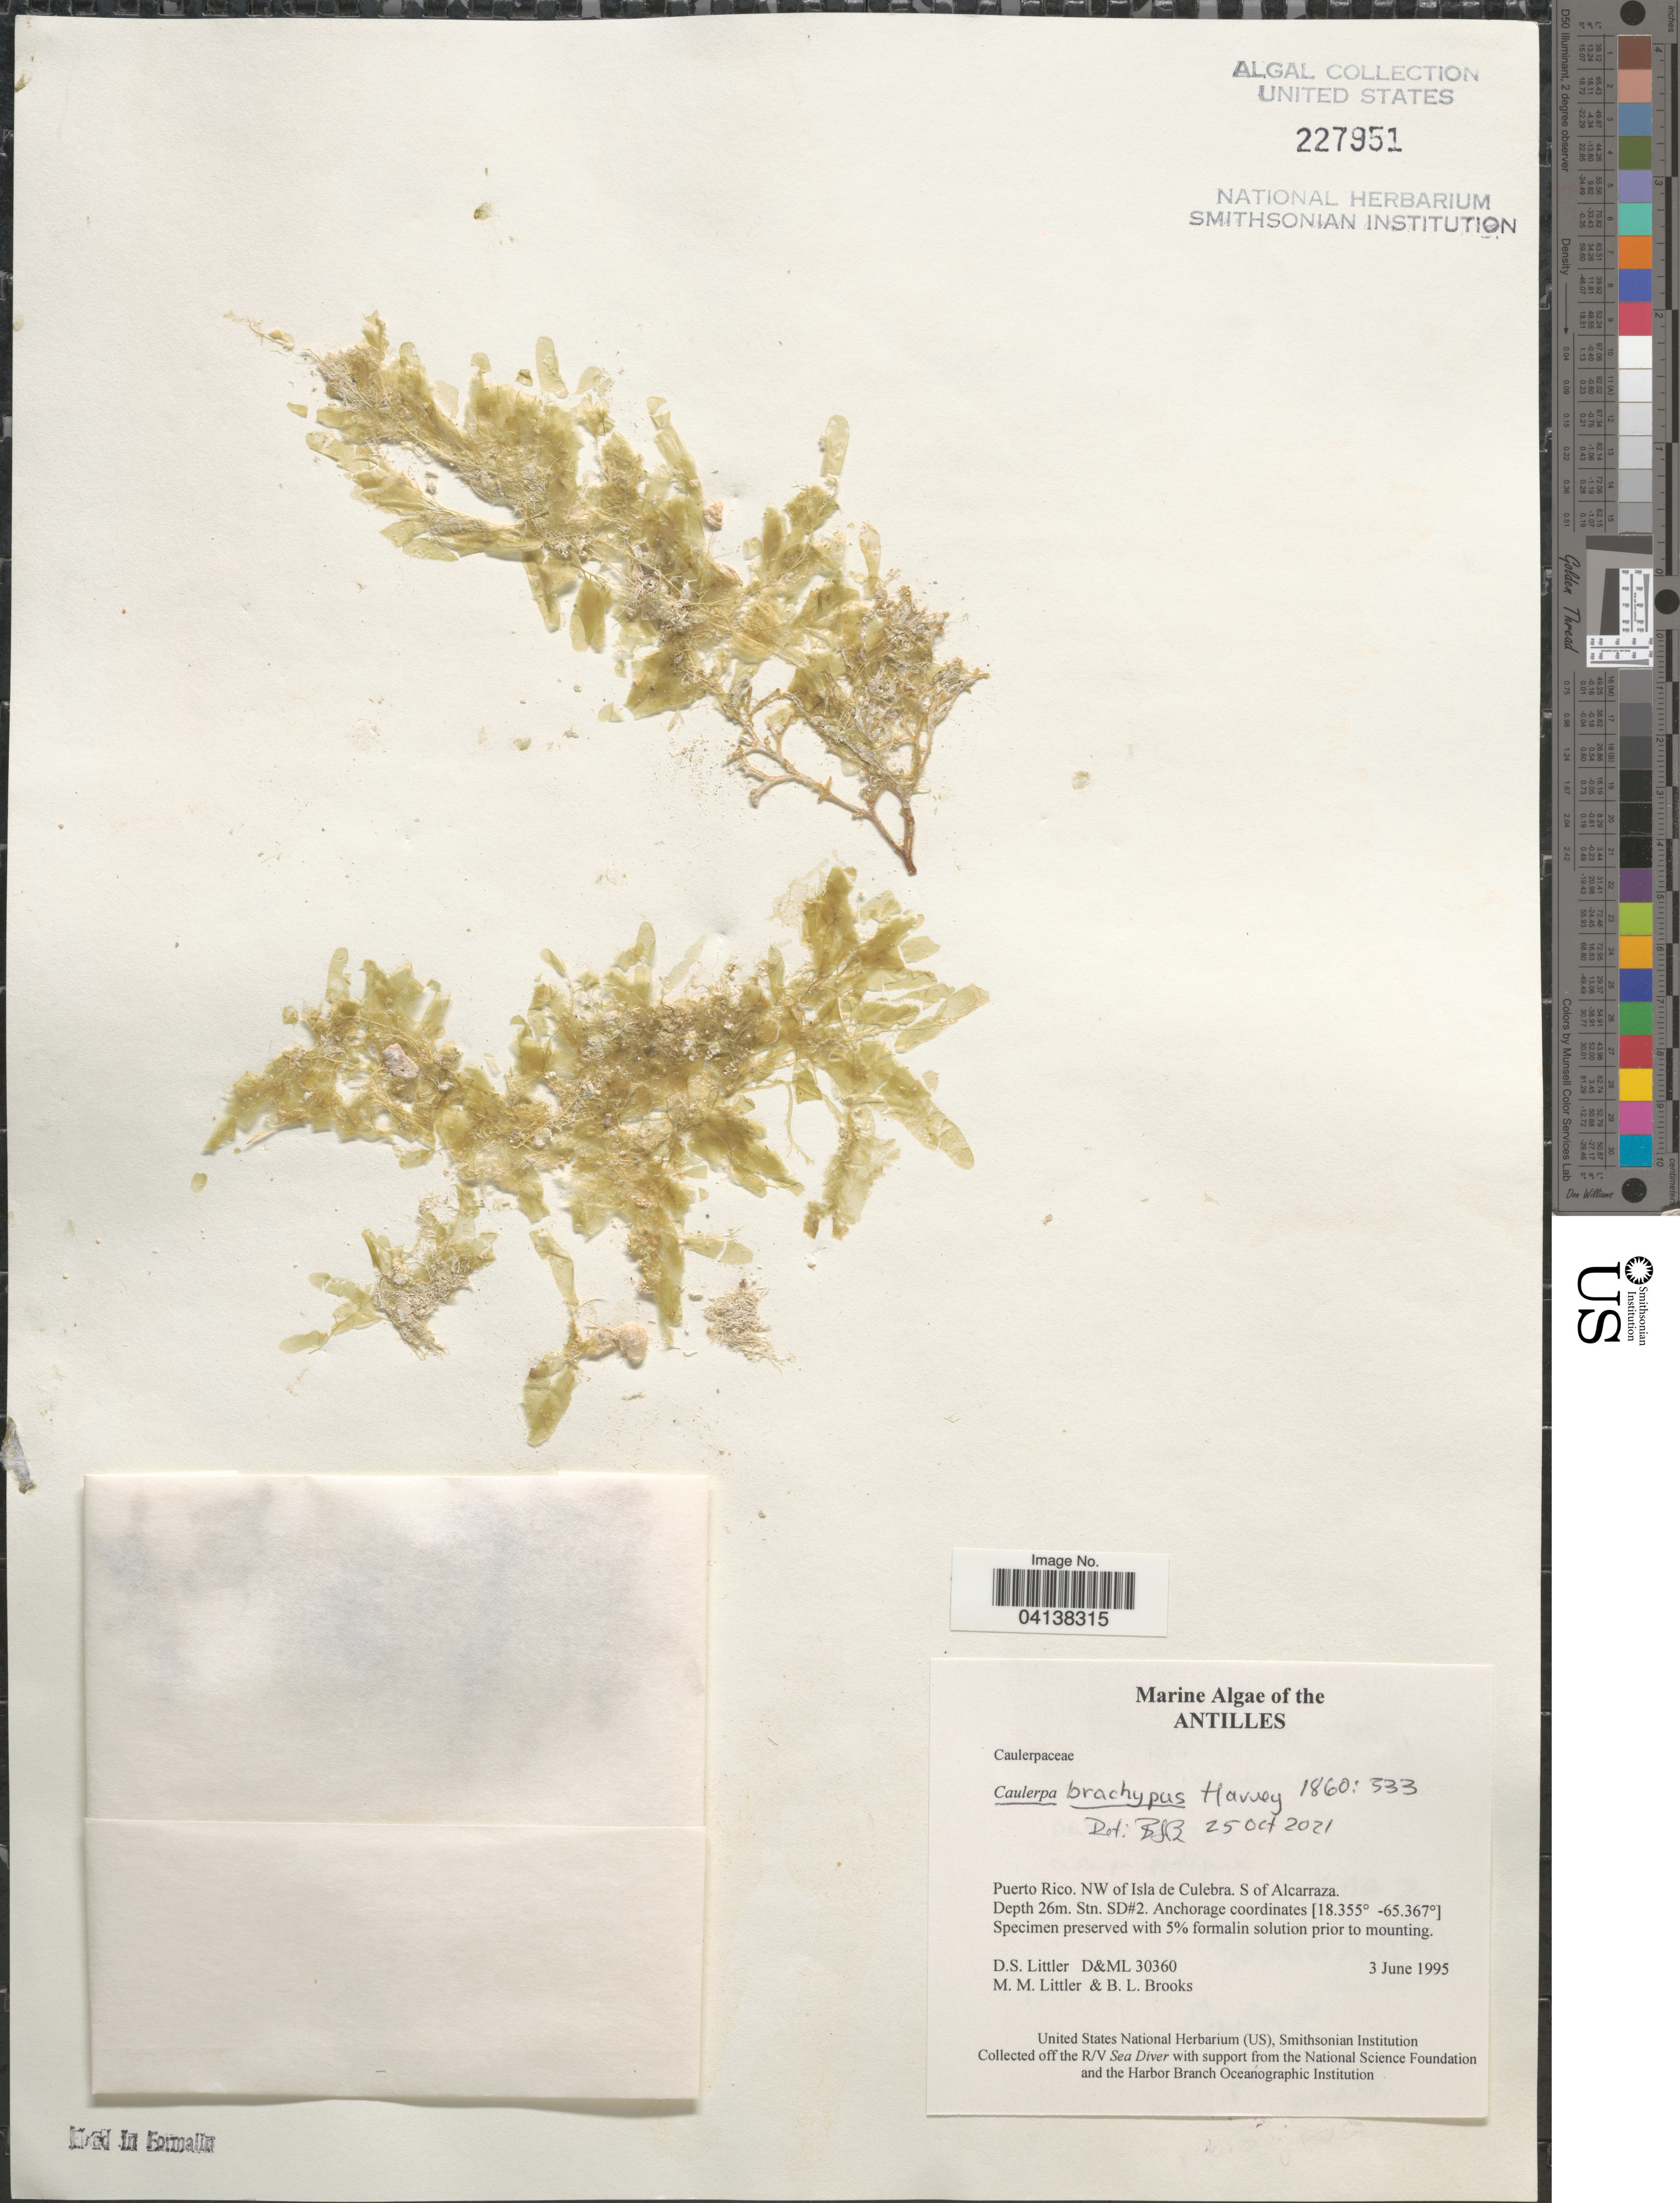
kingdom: Plantae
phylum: Chlorophyta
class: Ulvophyceae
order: Bryopsidales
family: Caulerpaceae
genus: Caulerpa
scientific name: Caulerpa parvifolia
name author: Harv.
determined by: Ballantine, D. L.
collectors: D. S. Littler & B. Brooks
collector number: D&ML 30360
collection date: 1995-06-03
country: Puerto Rico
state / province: Culebra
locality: NW of Isla de Culebra. S of Alcarraza. Stn. SD#2. The Antilles.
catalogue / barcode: US 227951